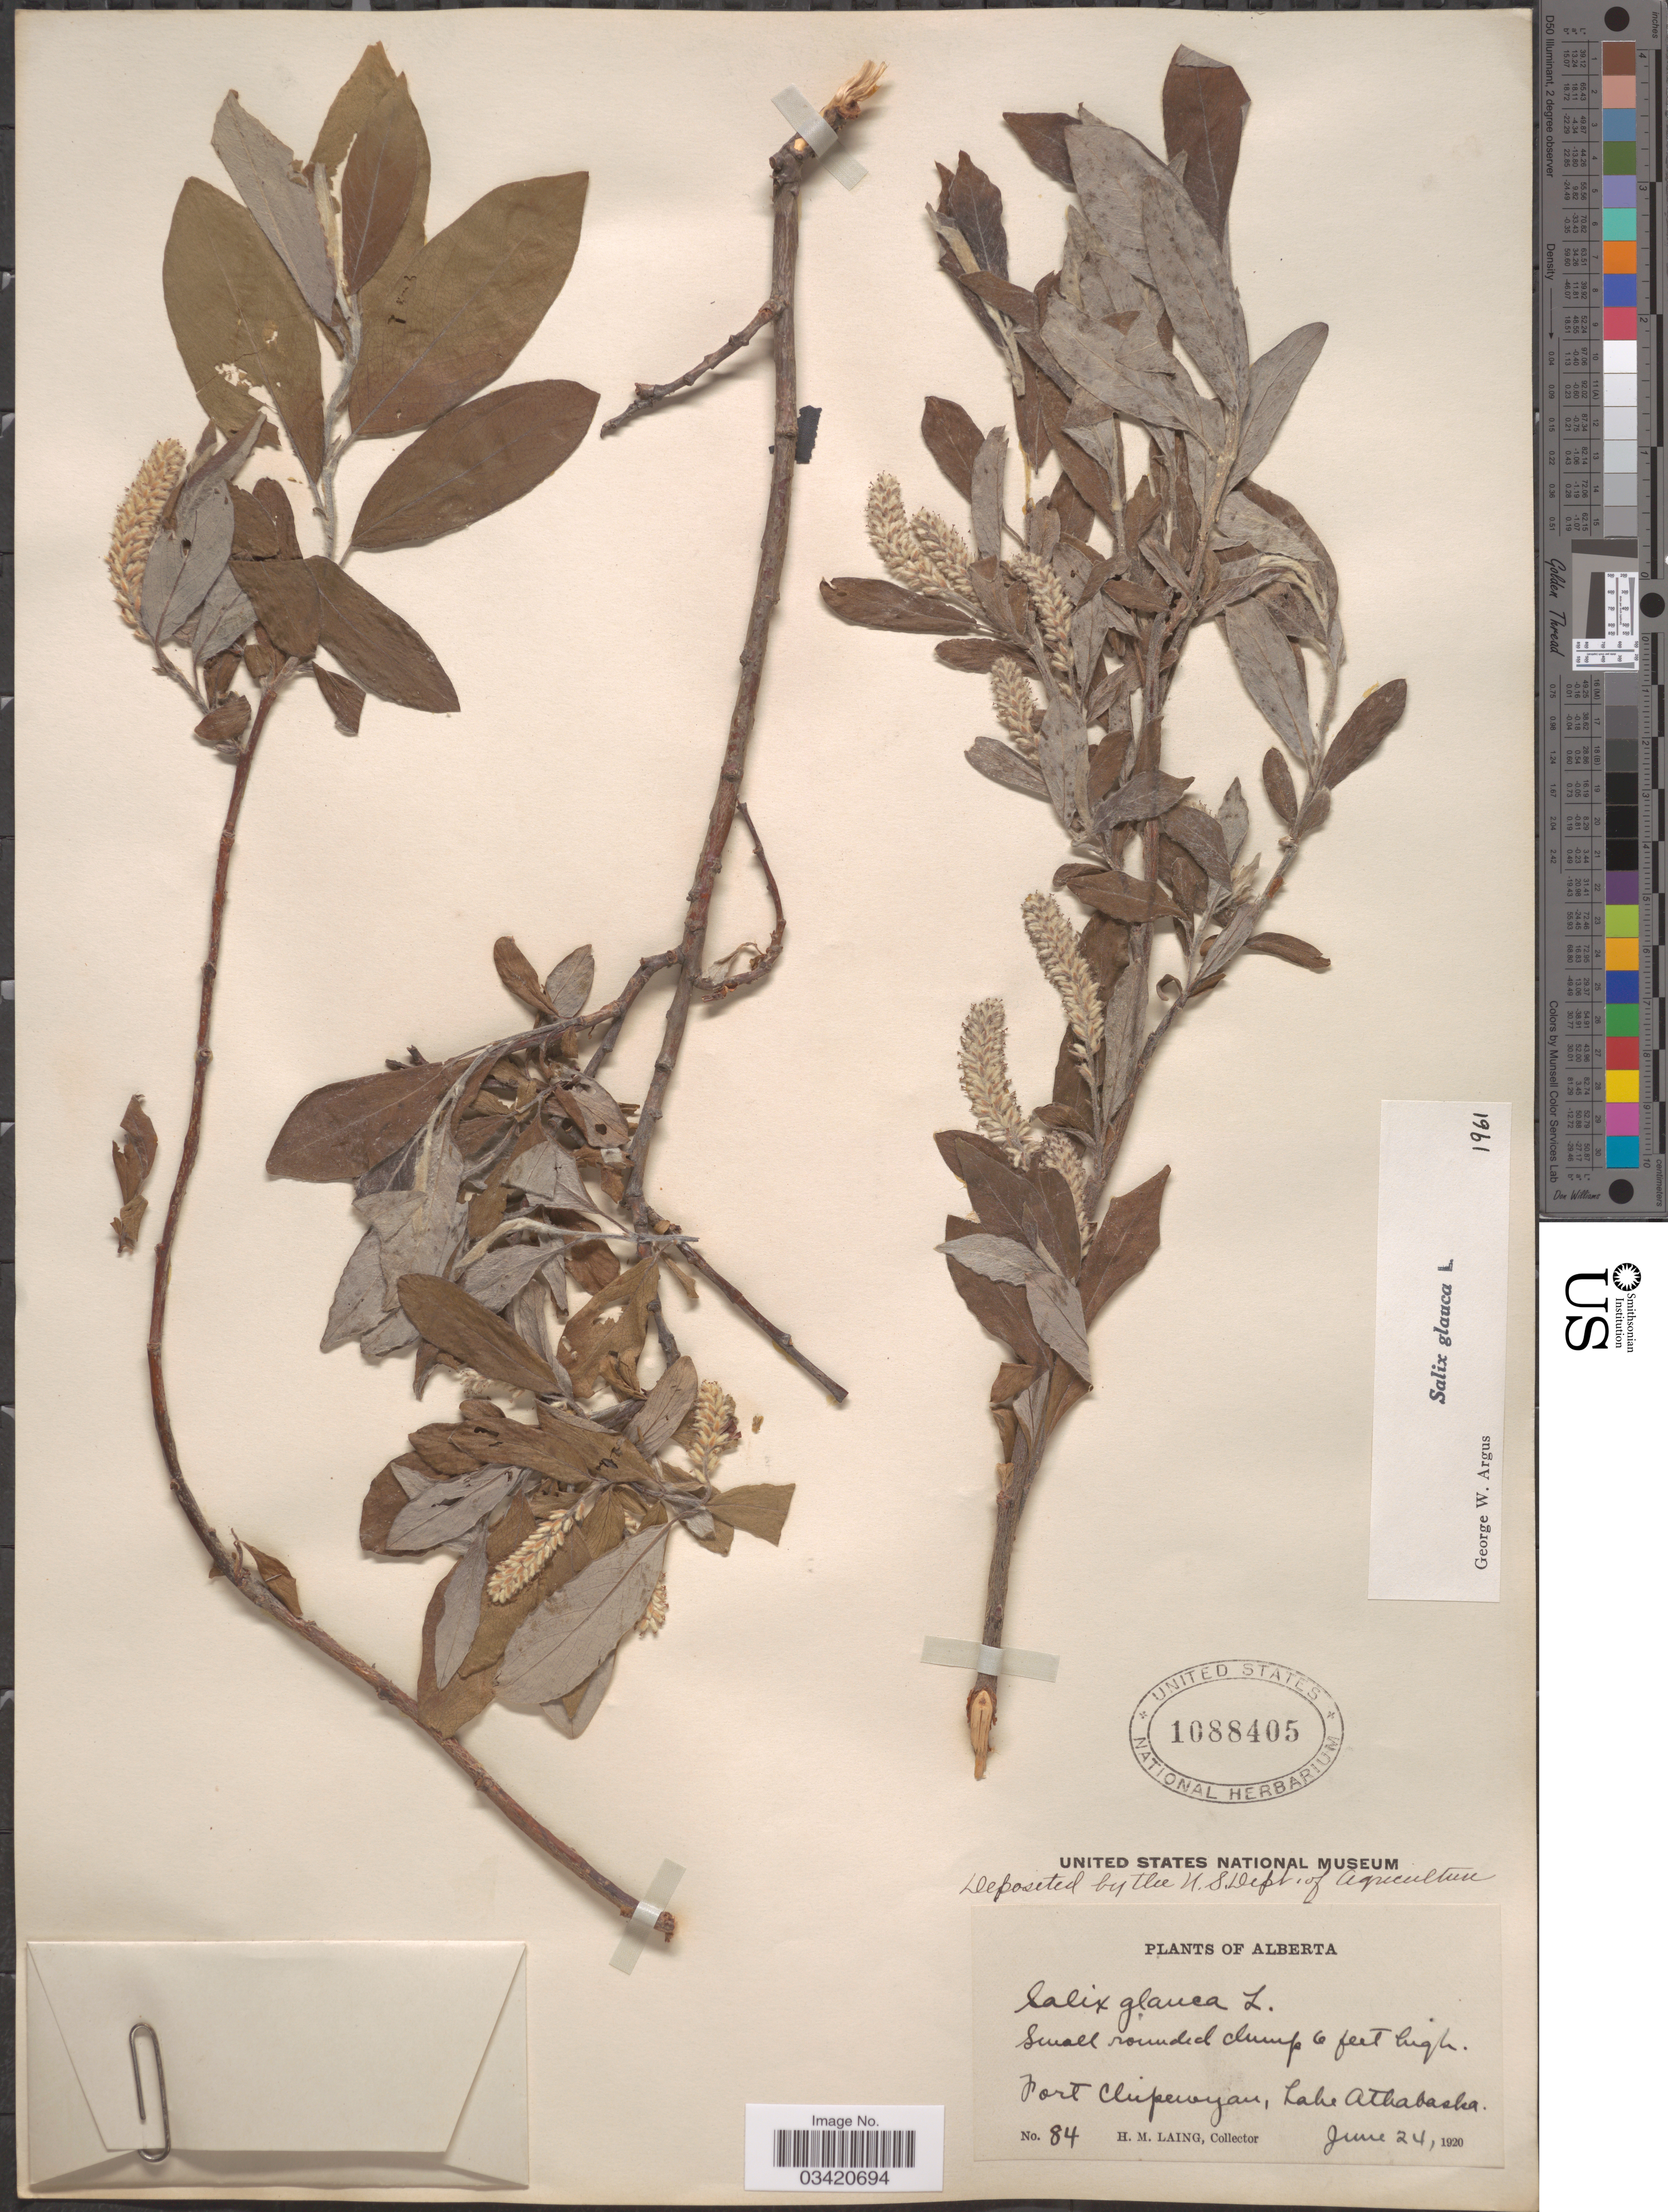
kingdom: Plantae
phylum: Tracheophyta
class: Magnoliopsida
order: Malpighiales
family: Salicaceae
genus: Salix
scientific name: Salix glauca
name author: L.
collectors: H. Laing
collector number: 84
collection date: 1920-06-24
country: Canada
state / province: Alberta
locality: Port Chipewyan, Lake Athabaska.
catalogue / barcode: US 1088405